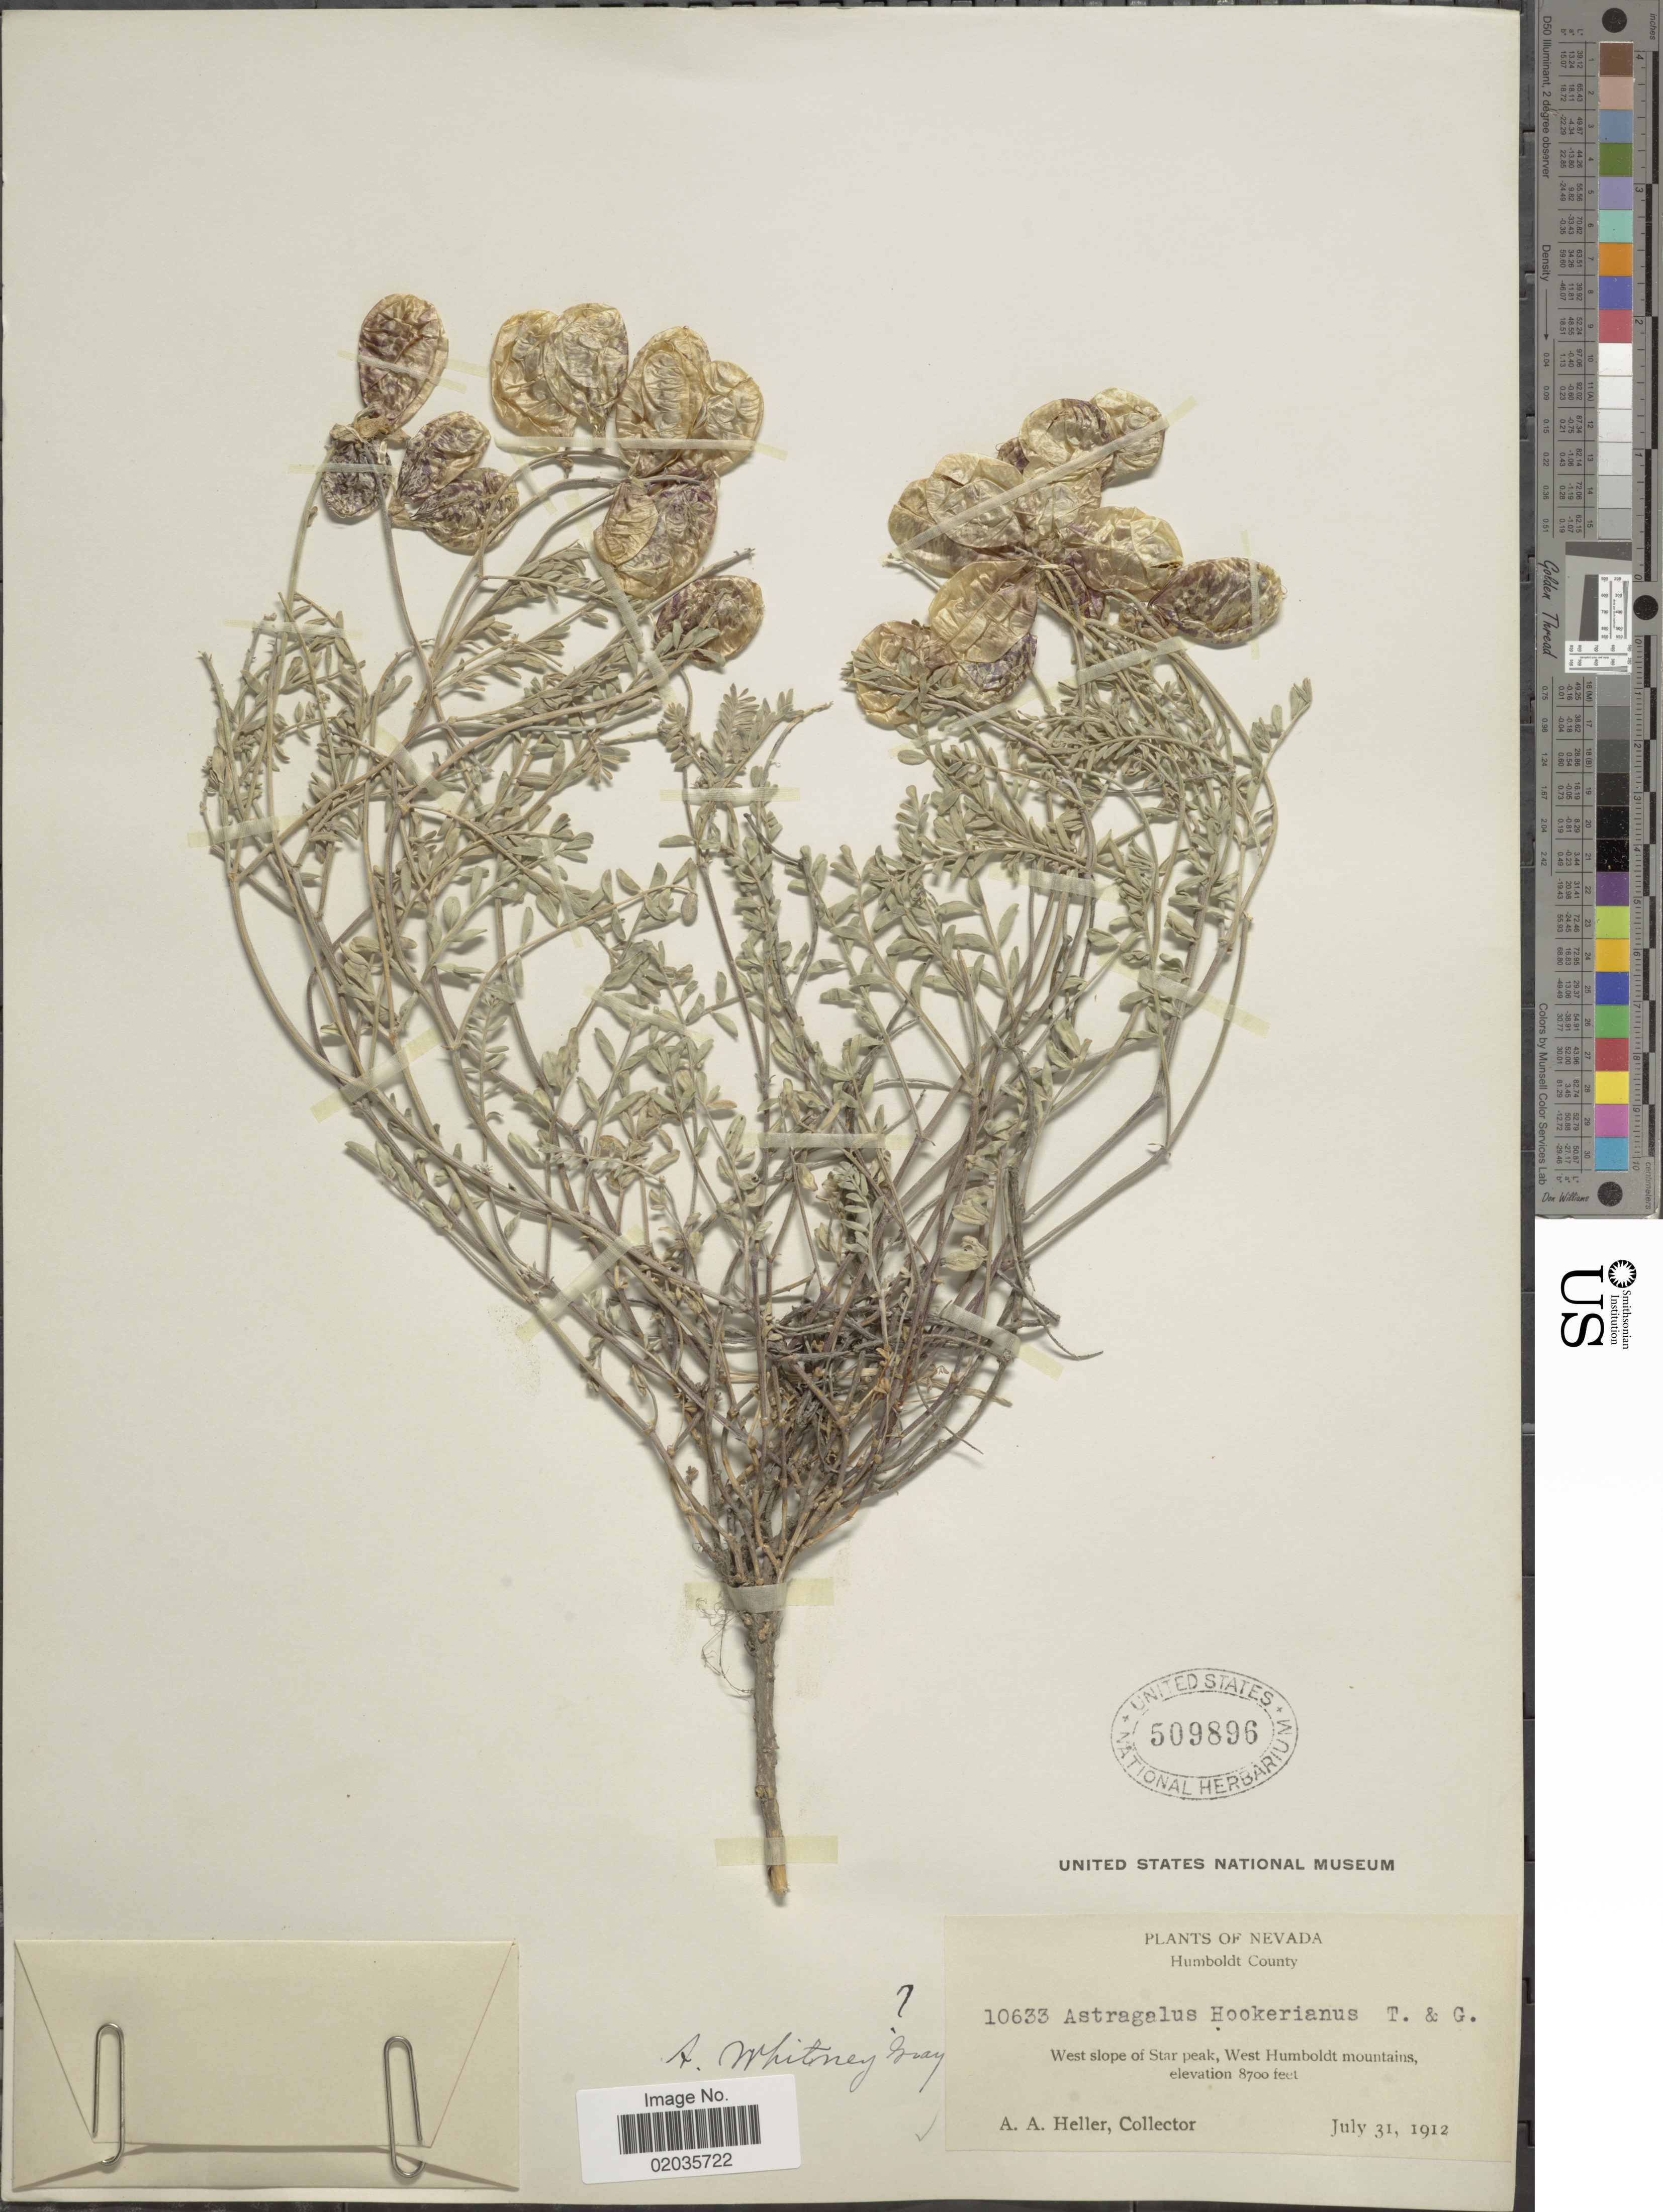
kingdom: Plantae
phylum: Tracheophyta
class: Magnoliopsida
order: Fabales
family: Fabaceae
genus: Astragalus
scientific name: Astragalus whitneyi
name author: A. Gray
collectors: A. A. Heller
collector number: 10633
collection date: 1912-07-31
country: United States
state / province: Nevada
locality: Humboldt County, west slope of Star peak, West Humboldt mountains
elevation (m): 2652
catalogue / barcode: US 509896